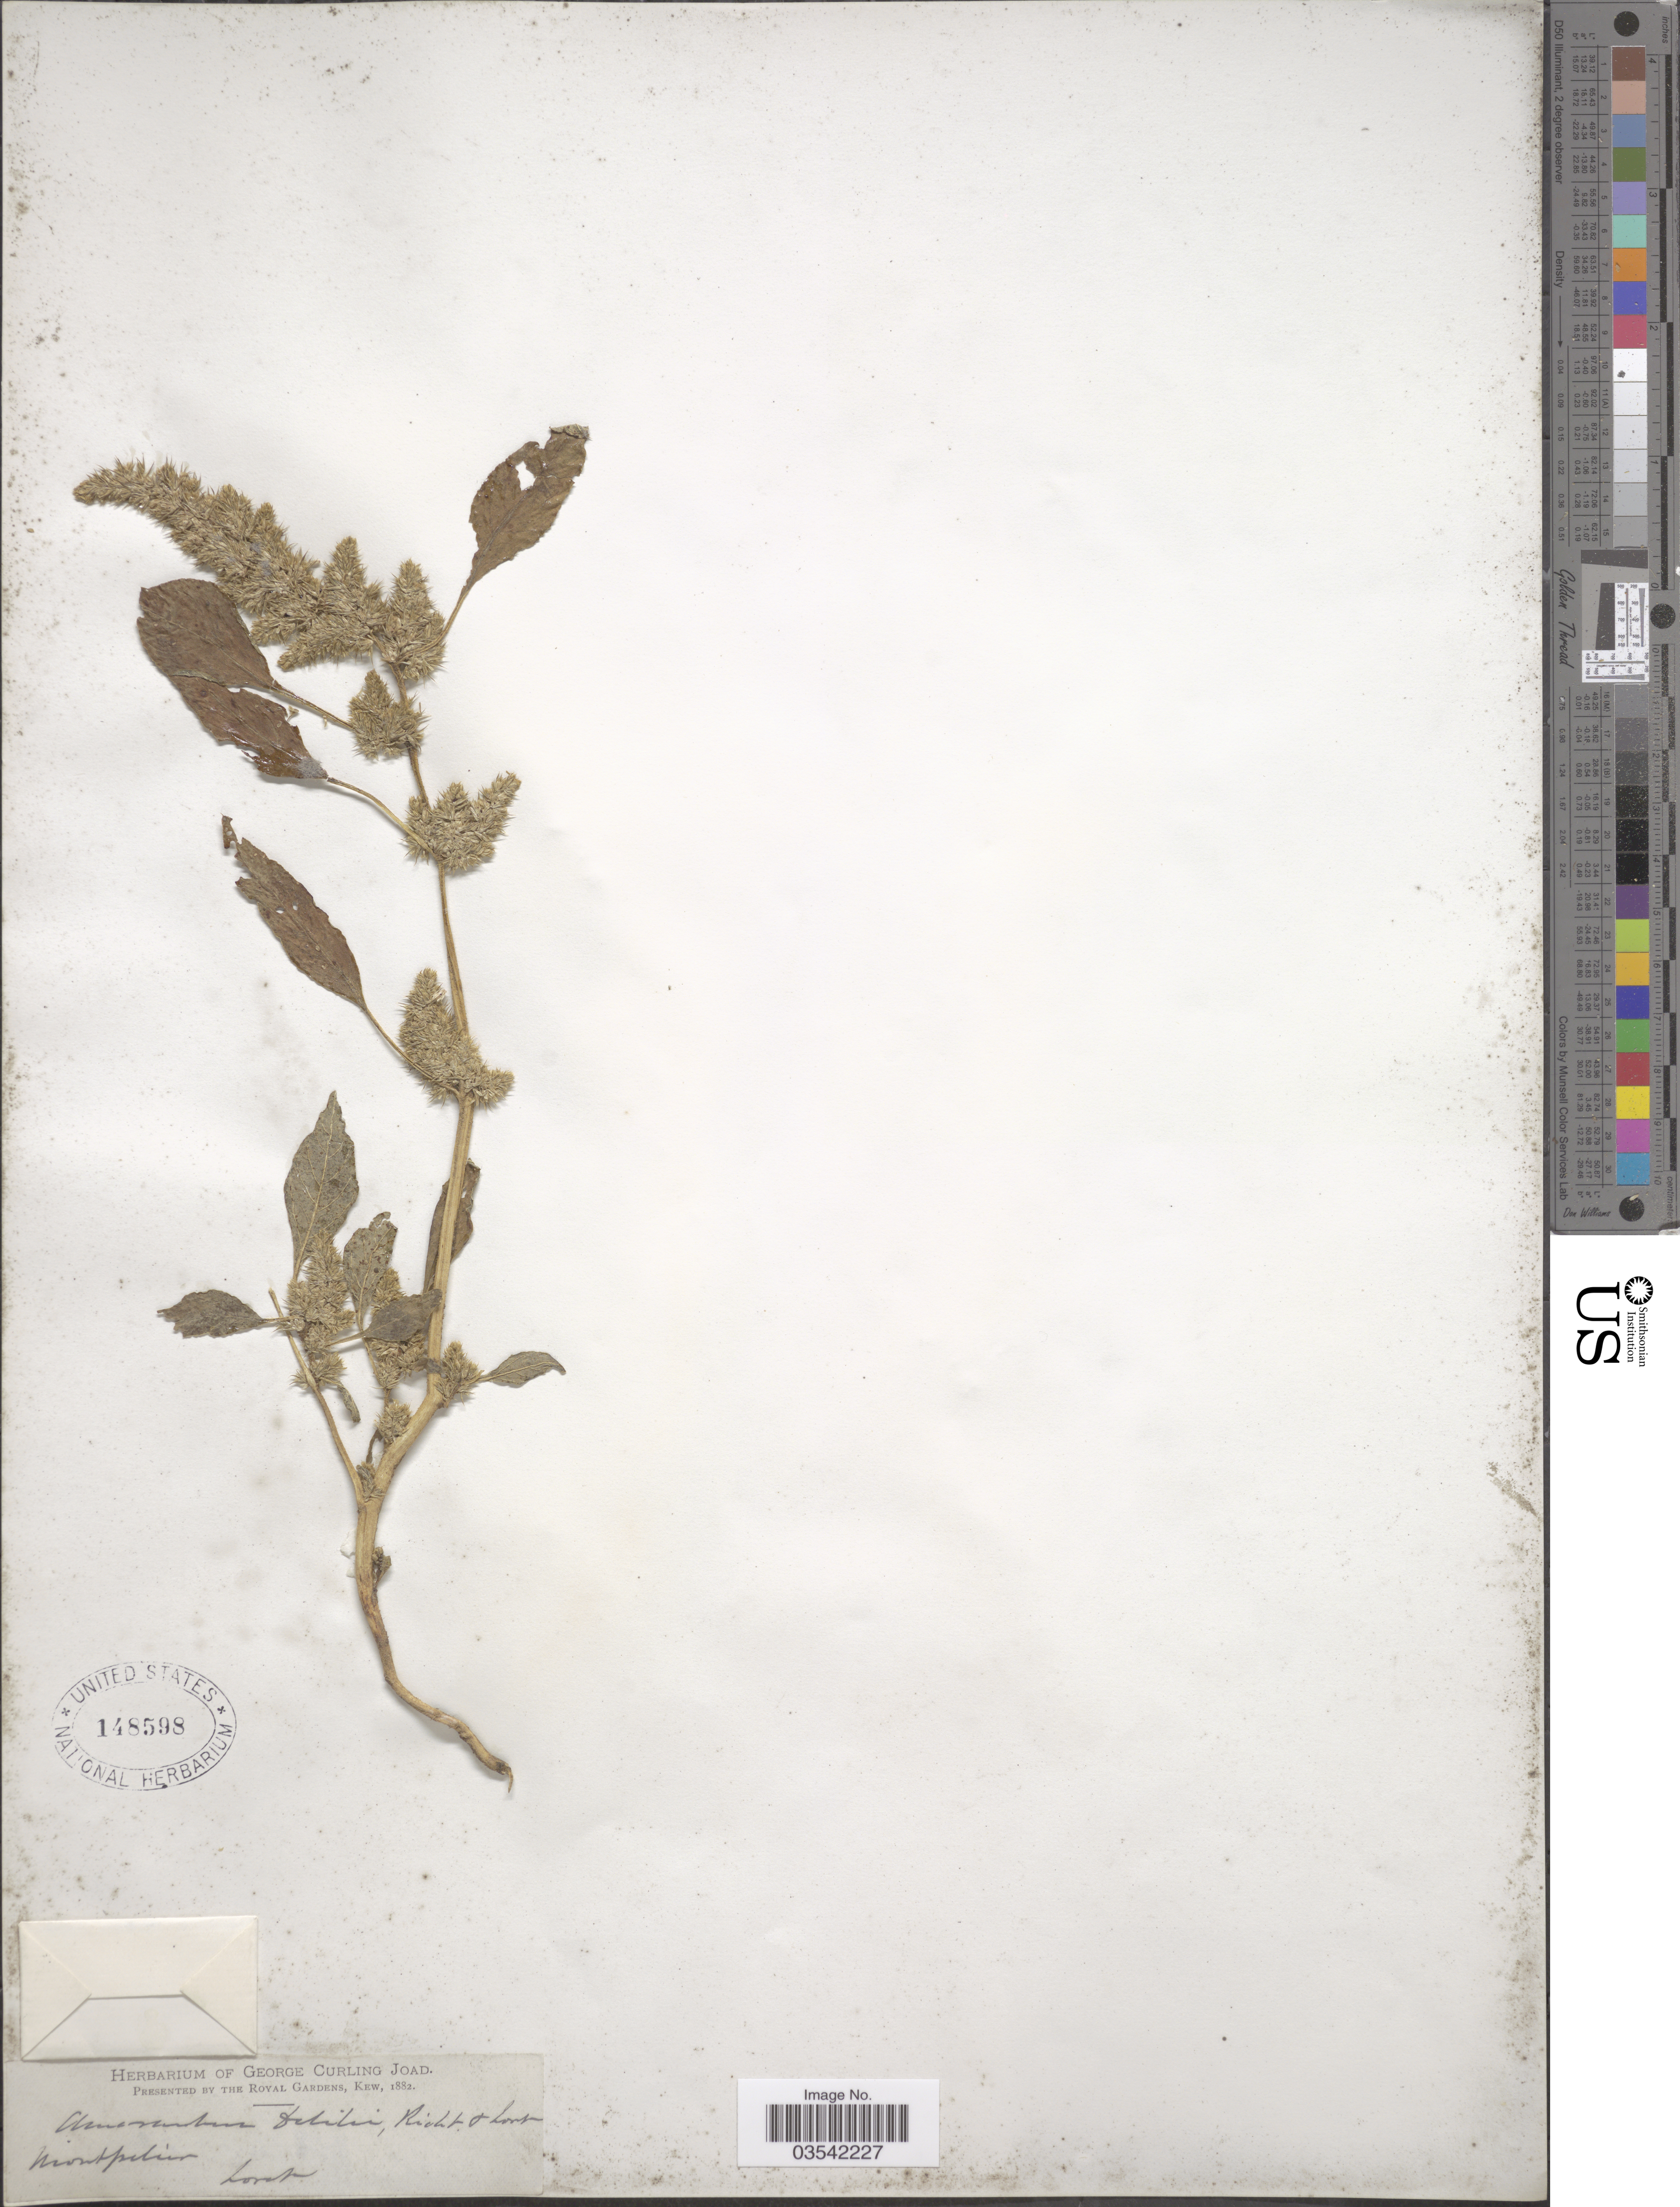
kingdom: Plantae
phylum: Tracheophyta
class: Magnoliopsida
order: Caryophyllales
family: Amaranthaceae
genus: Amaranthus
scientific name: Amaranthus delilei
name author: Richt. & Loret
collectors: Loret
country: France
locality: Montpelier.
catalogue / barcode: US 148598